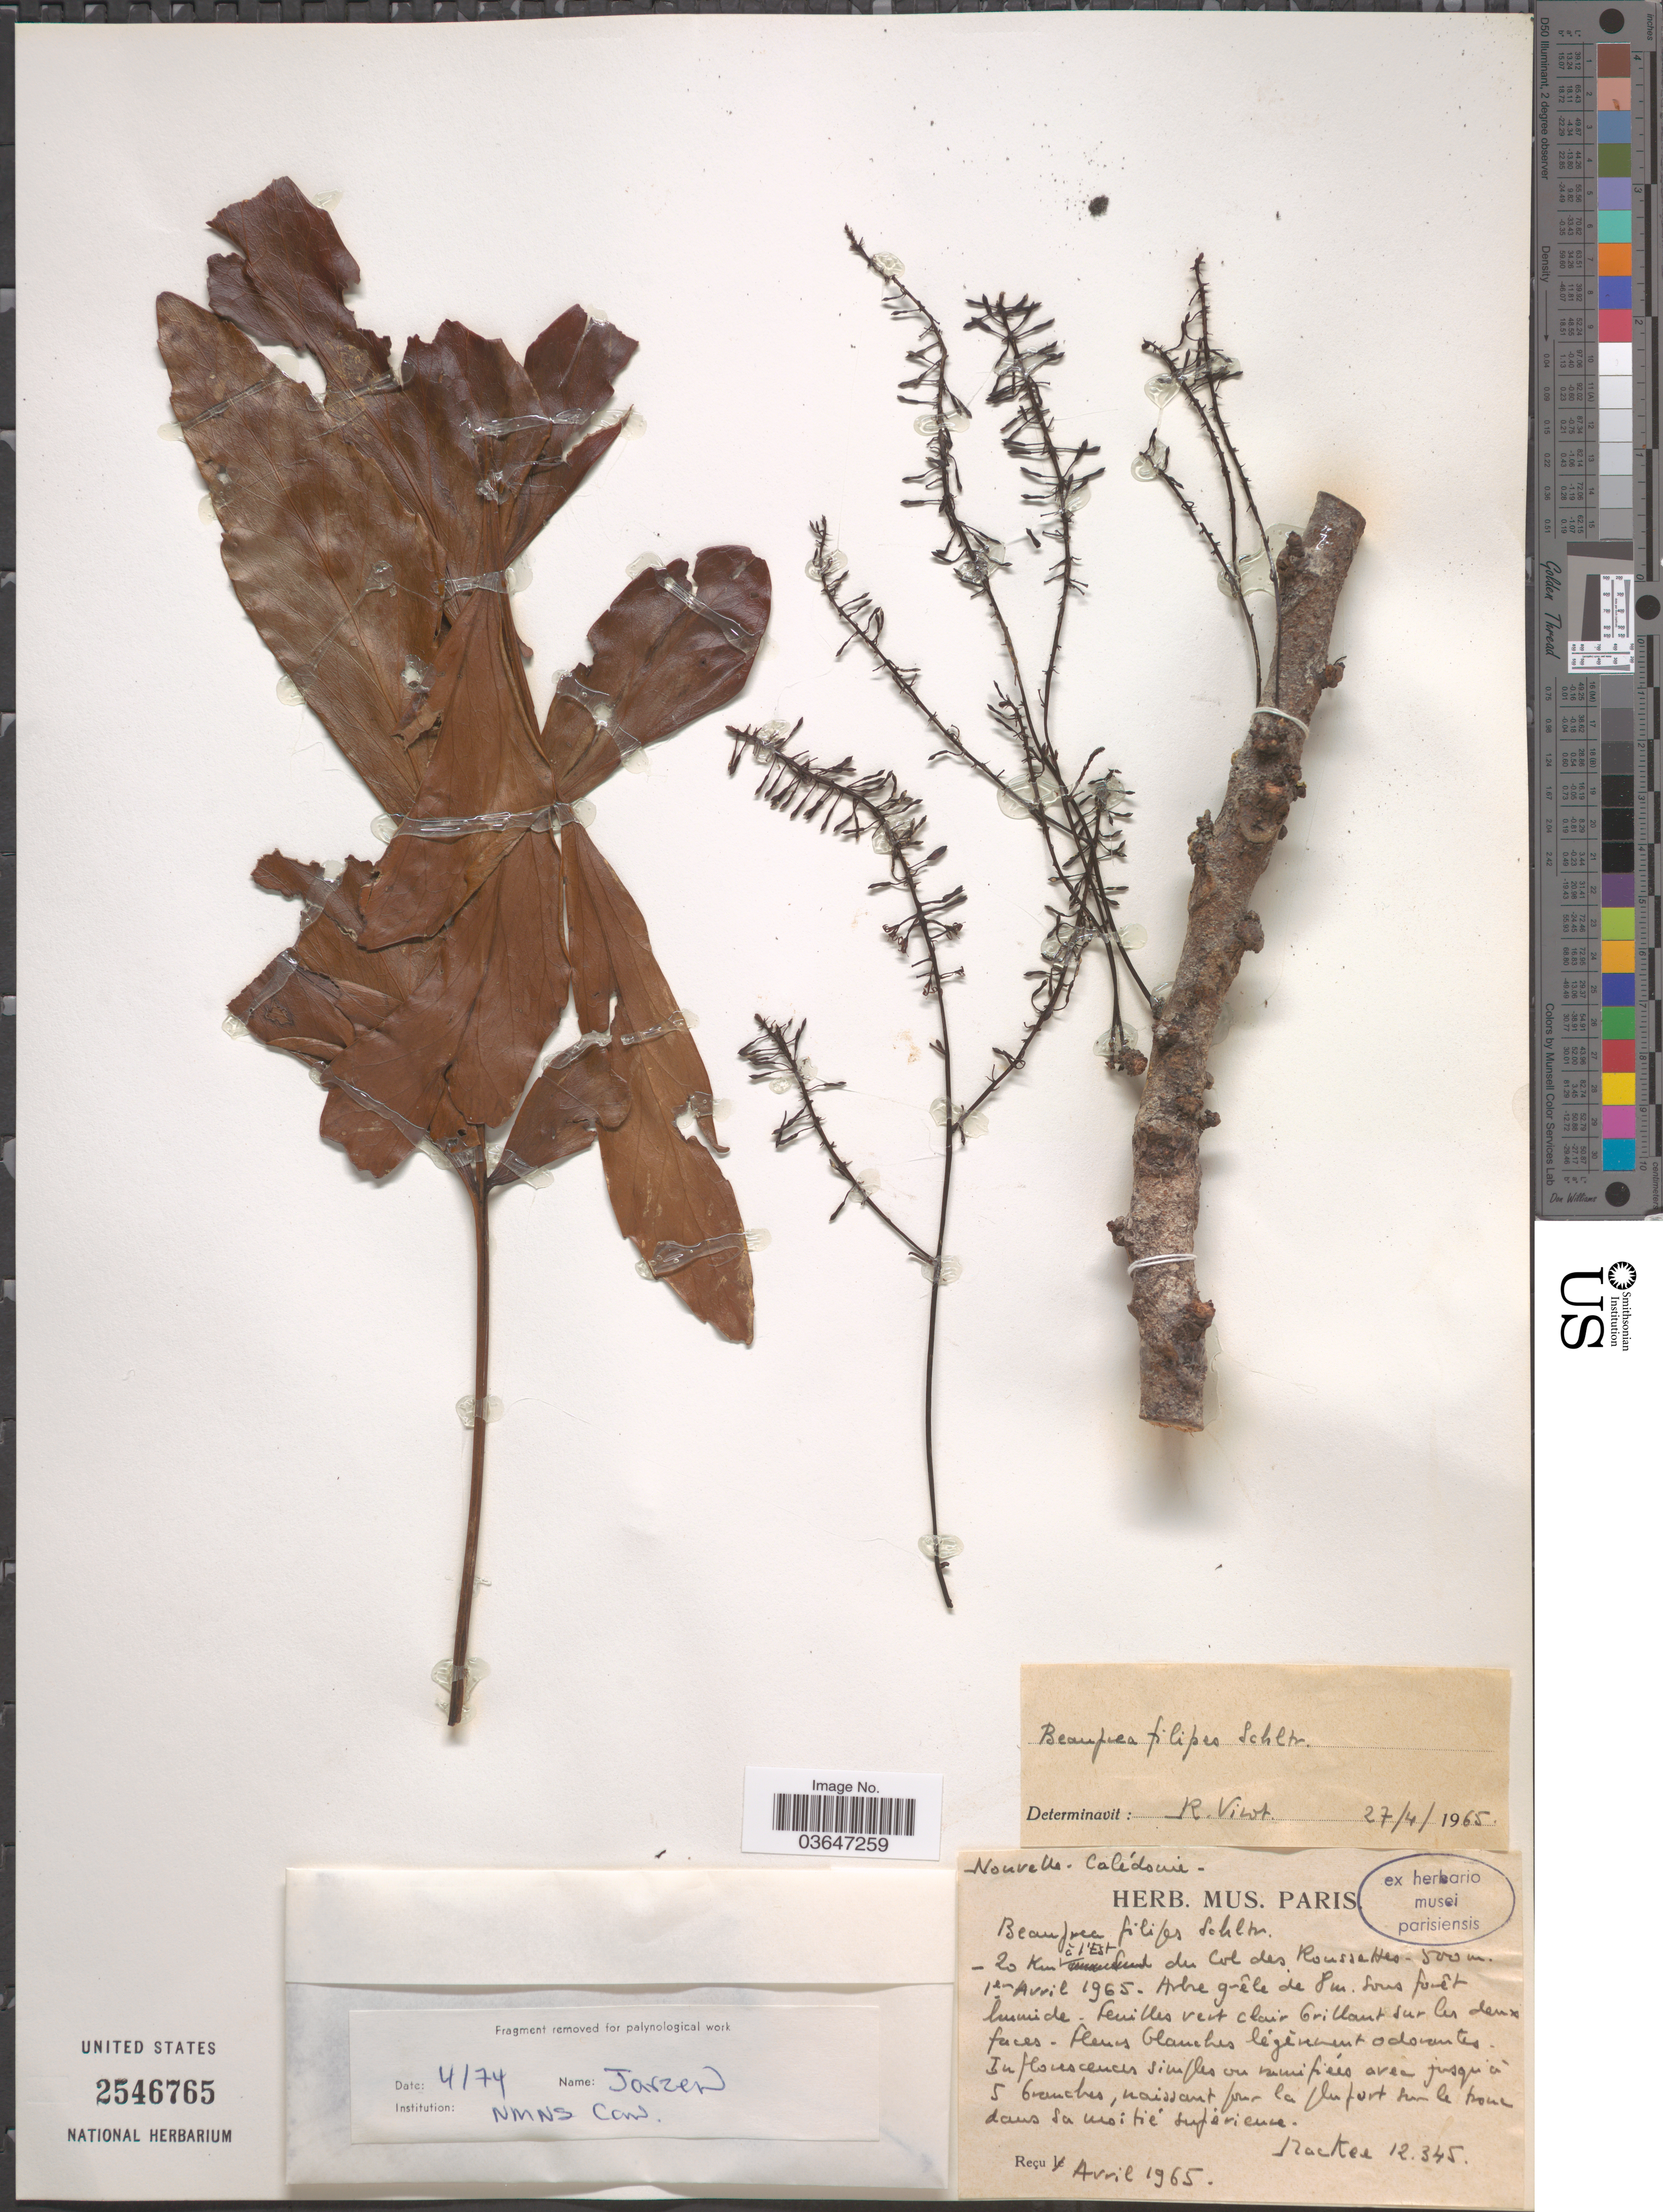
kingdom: Plantae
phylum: Tracheophyta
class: Magnoliopsida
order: Proteales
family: Proteaceae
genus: Beauprea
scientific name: Beauprea filipes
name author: Schltr.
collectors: MacKee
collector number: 12345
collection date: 1965-04-01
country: New Caledonia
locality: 20 Km á l'Est du Col des Roussettes.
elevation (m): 500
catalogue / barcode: US 2546765